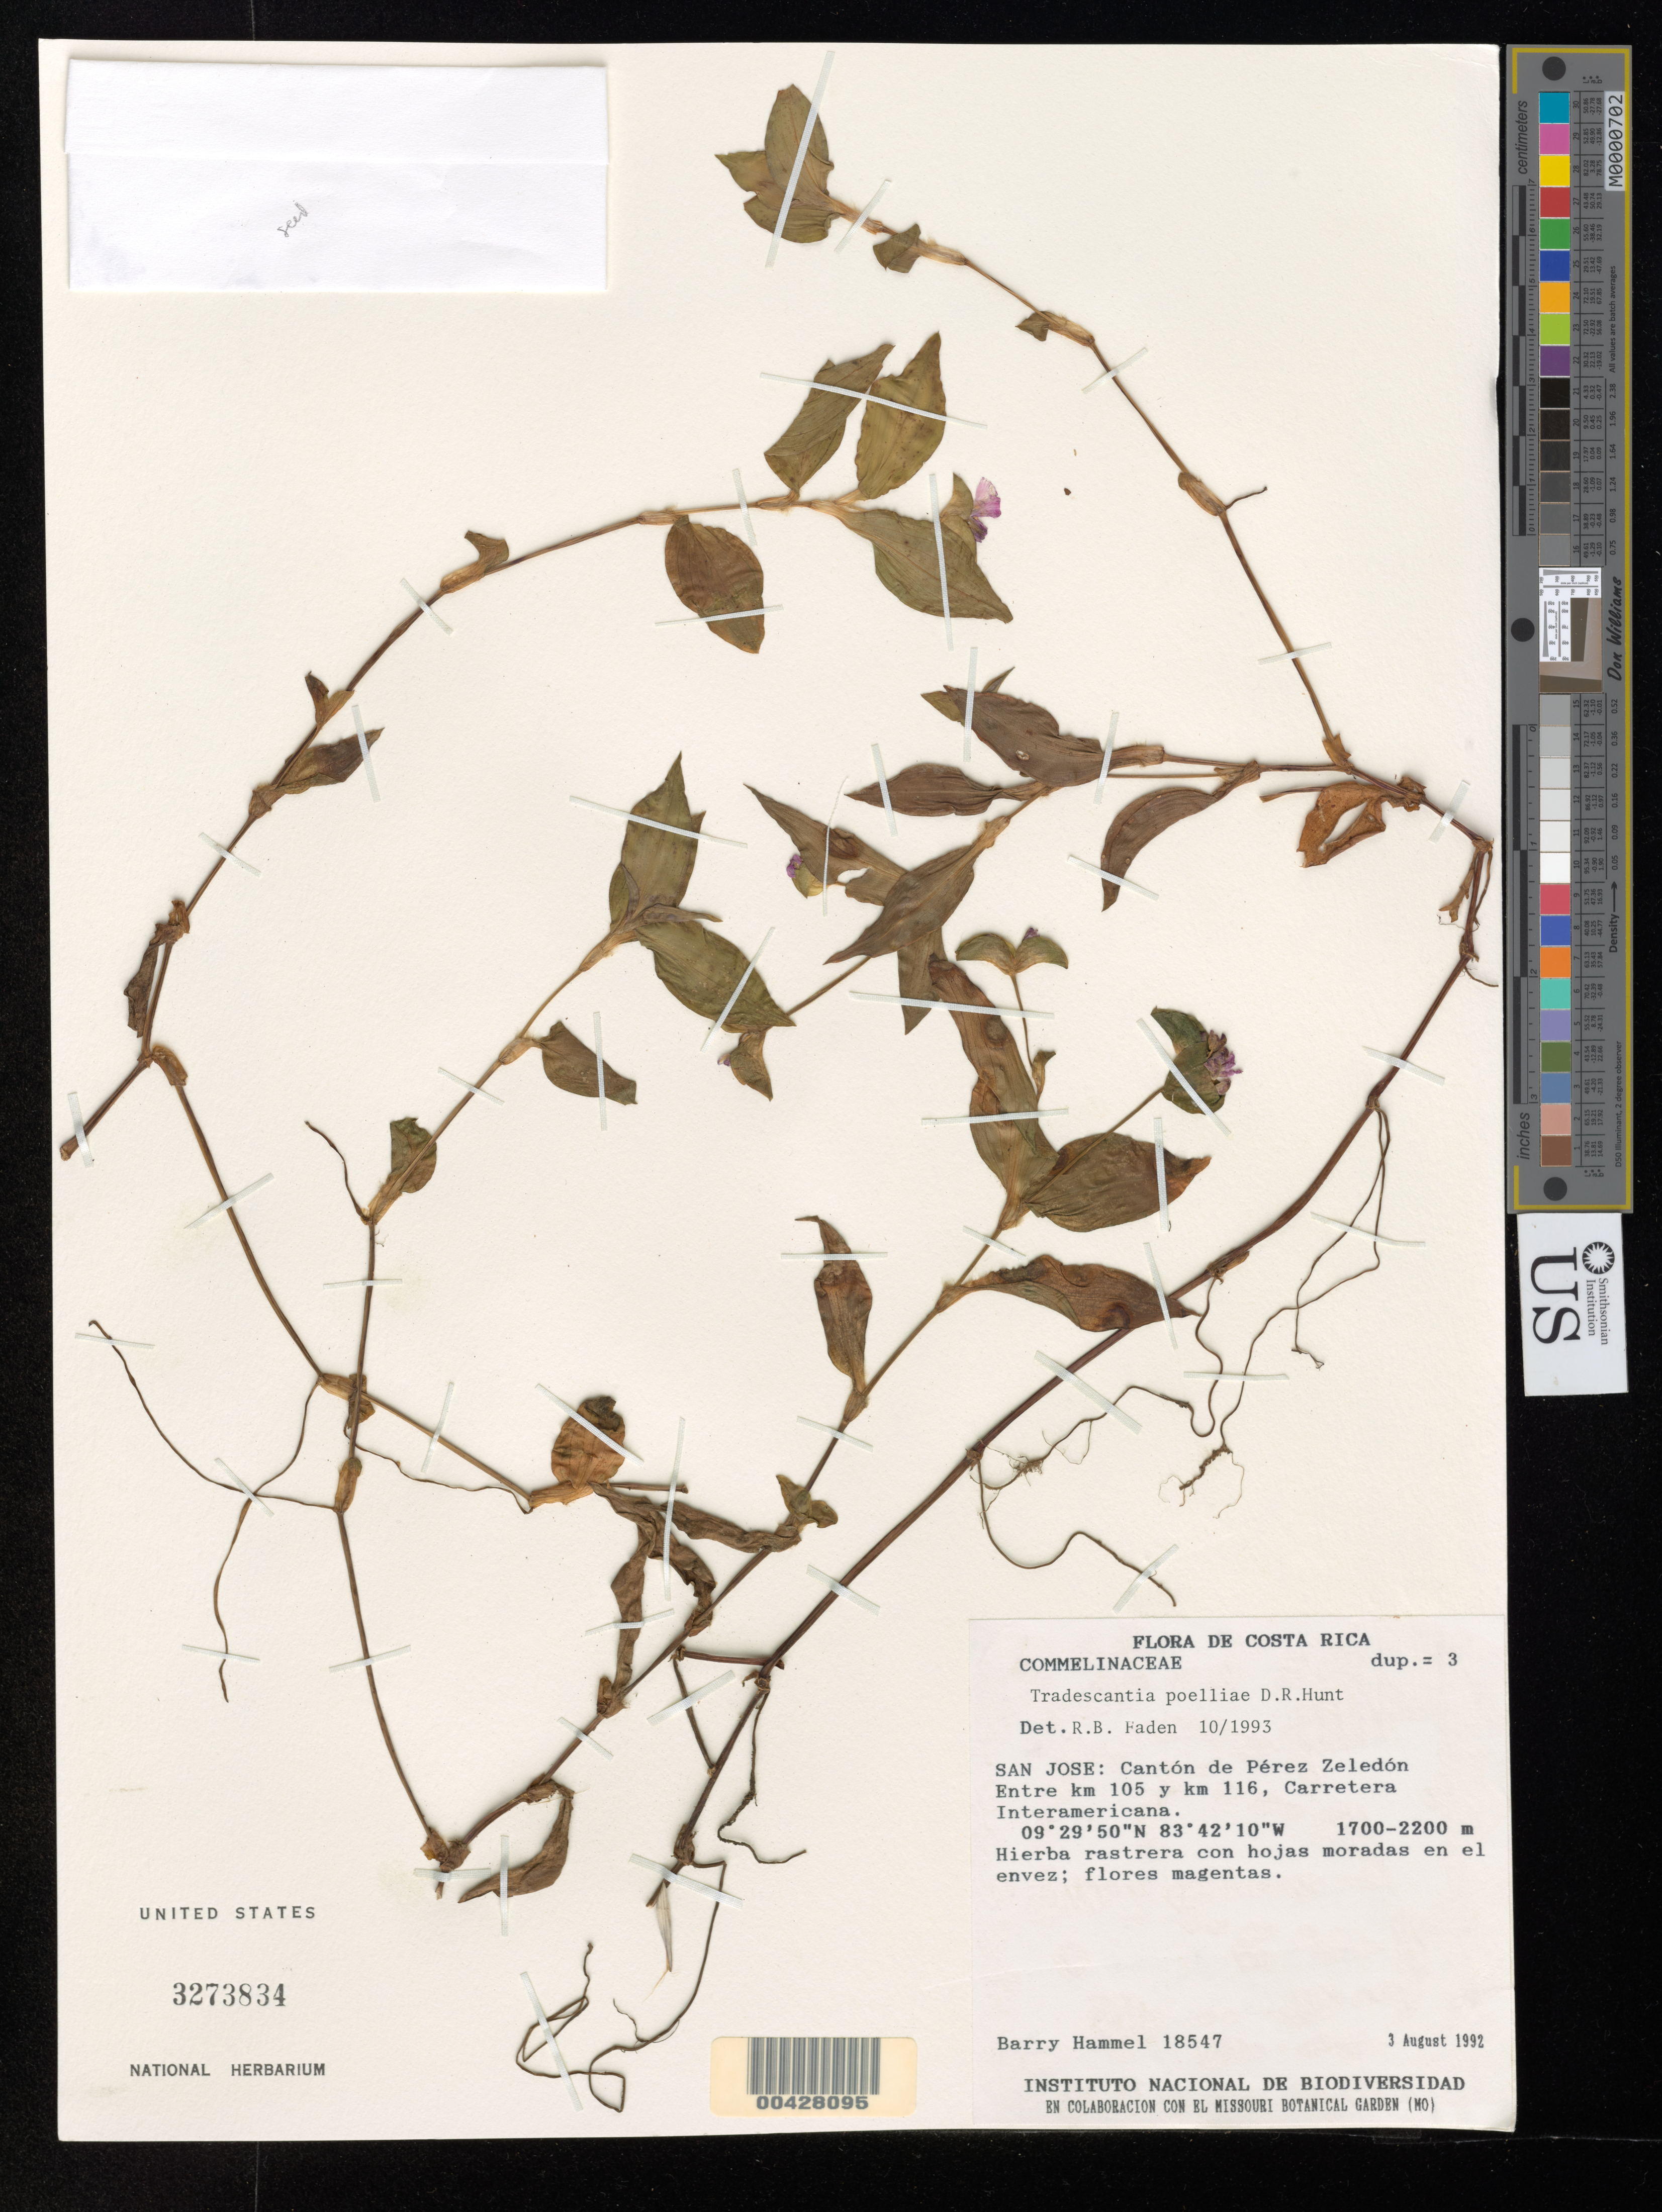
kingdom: Plantae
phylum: Tracheophyta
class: Liliopsida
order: Commelinales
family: Commelinaceae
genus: Tradescantia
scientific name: Tradescantia poelliae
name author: D.R. Hunt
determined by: Faden, Robert B., (US), Smithsonian Institution - National Museum of Natural History (UNITED STATES)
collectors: B. Hammel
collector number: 18547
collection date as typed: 03 Aug 1992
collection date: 1992-08-03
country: Costa Rica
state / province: San José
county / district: Pérez Zeledón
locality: Canton de perez zeledon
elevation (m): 1700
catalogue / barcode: US 3273834